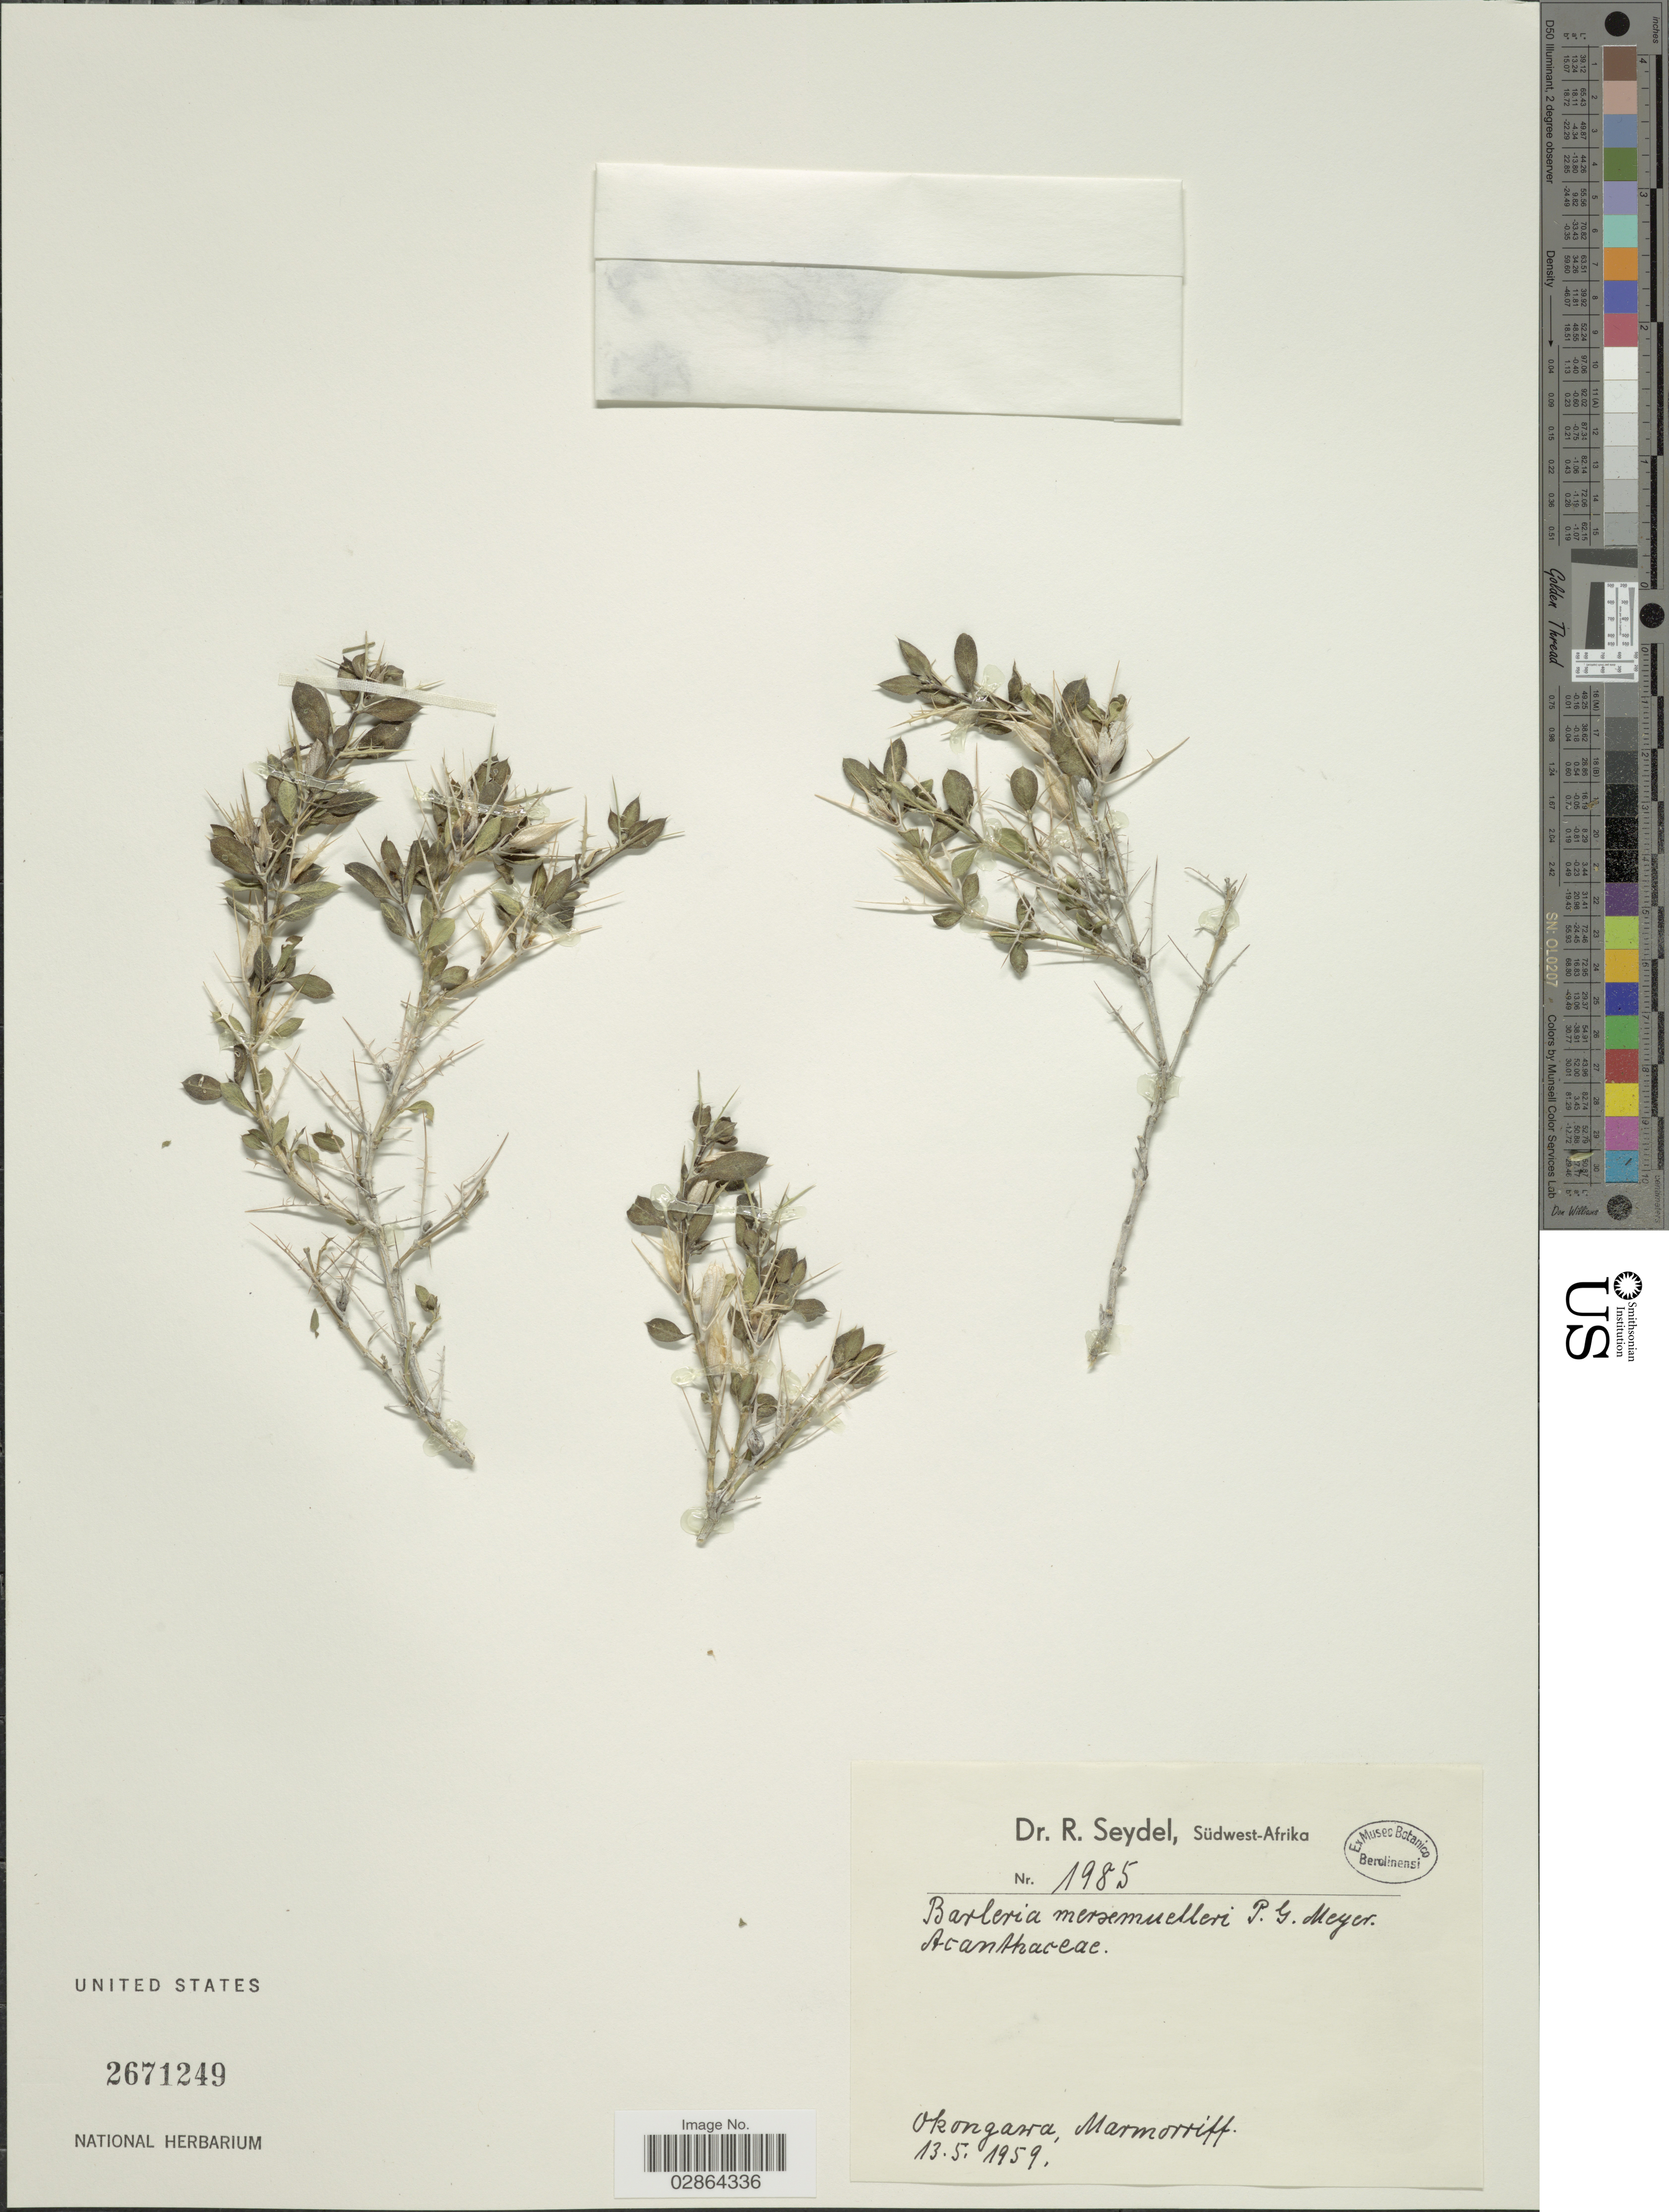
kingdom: Plantae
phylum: Tracheophyta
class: Magnoliopsida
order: Lamiales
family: Acanthaceae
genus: Barleria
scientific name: Barleria merxmuelleri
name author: P.G. Mey.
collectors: R. Seydel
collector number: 1985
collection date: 1959-05-13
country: Namibia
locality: Südwest-Afrika, Okongawa, Marmorriff.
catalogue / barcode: US 2671249